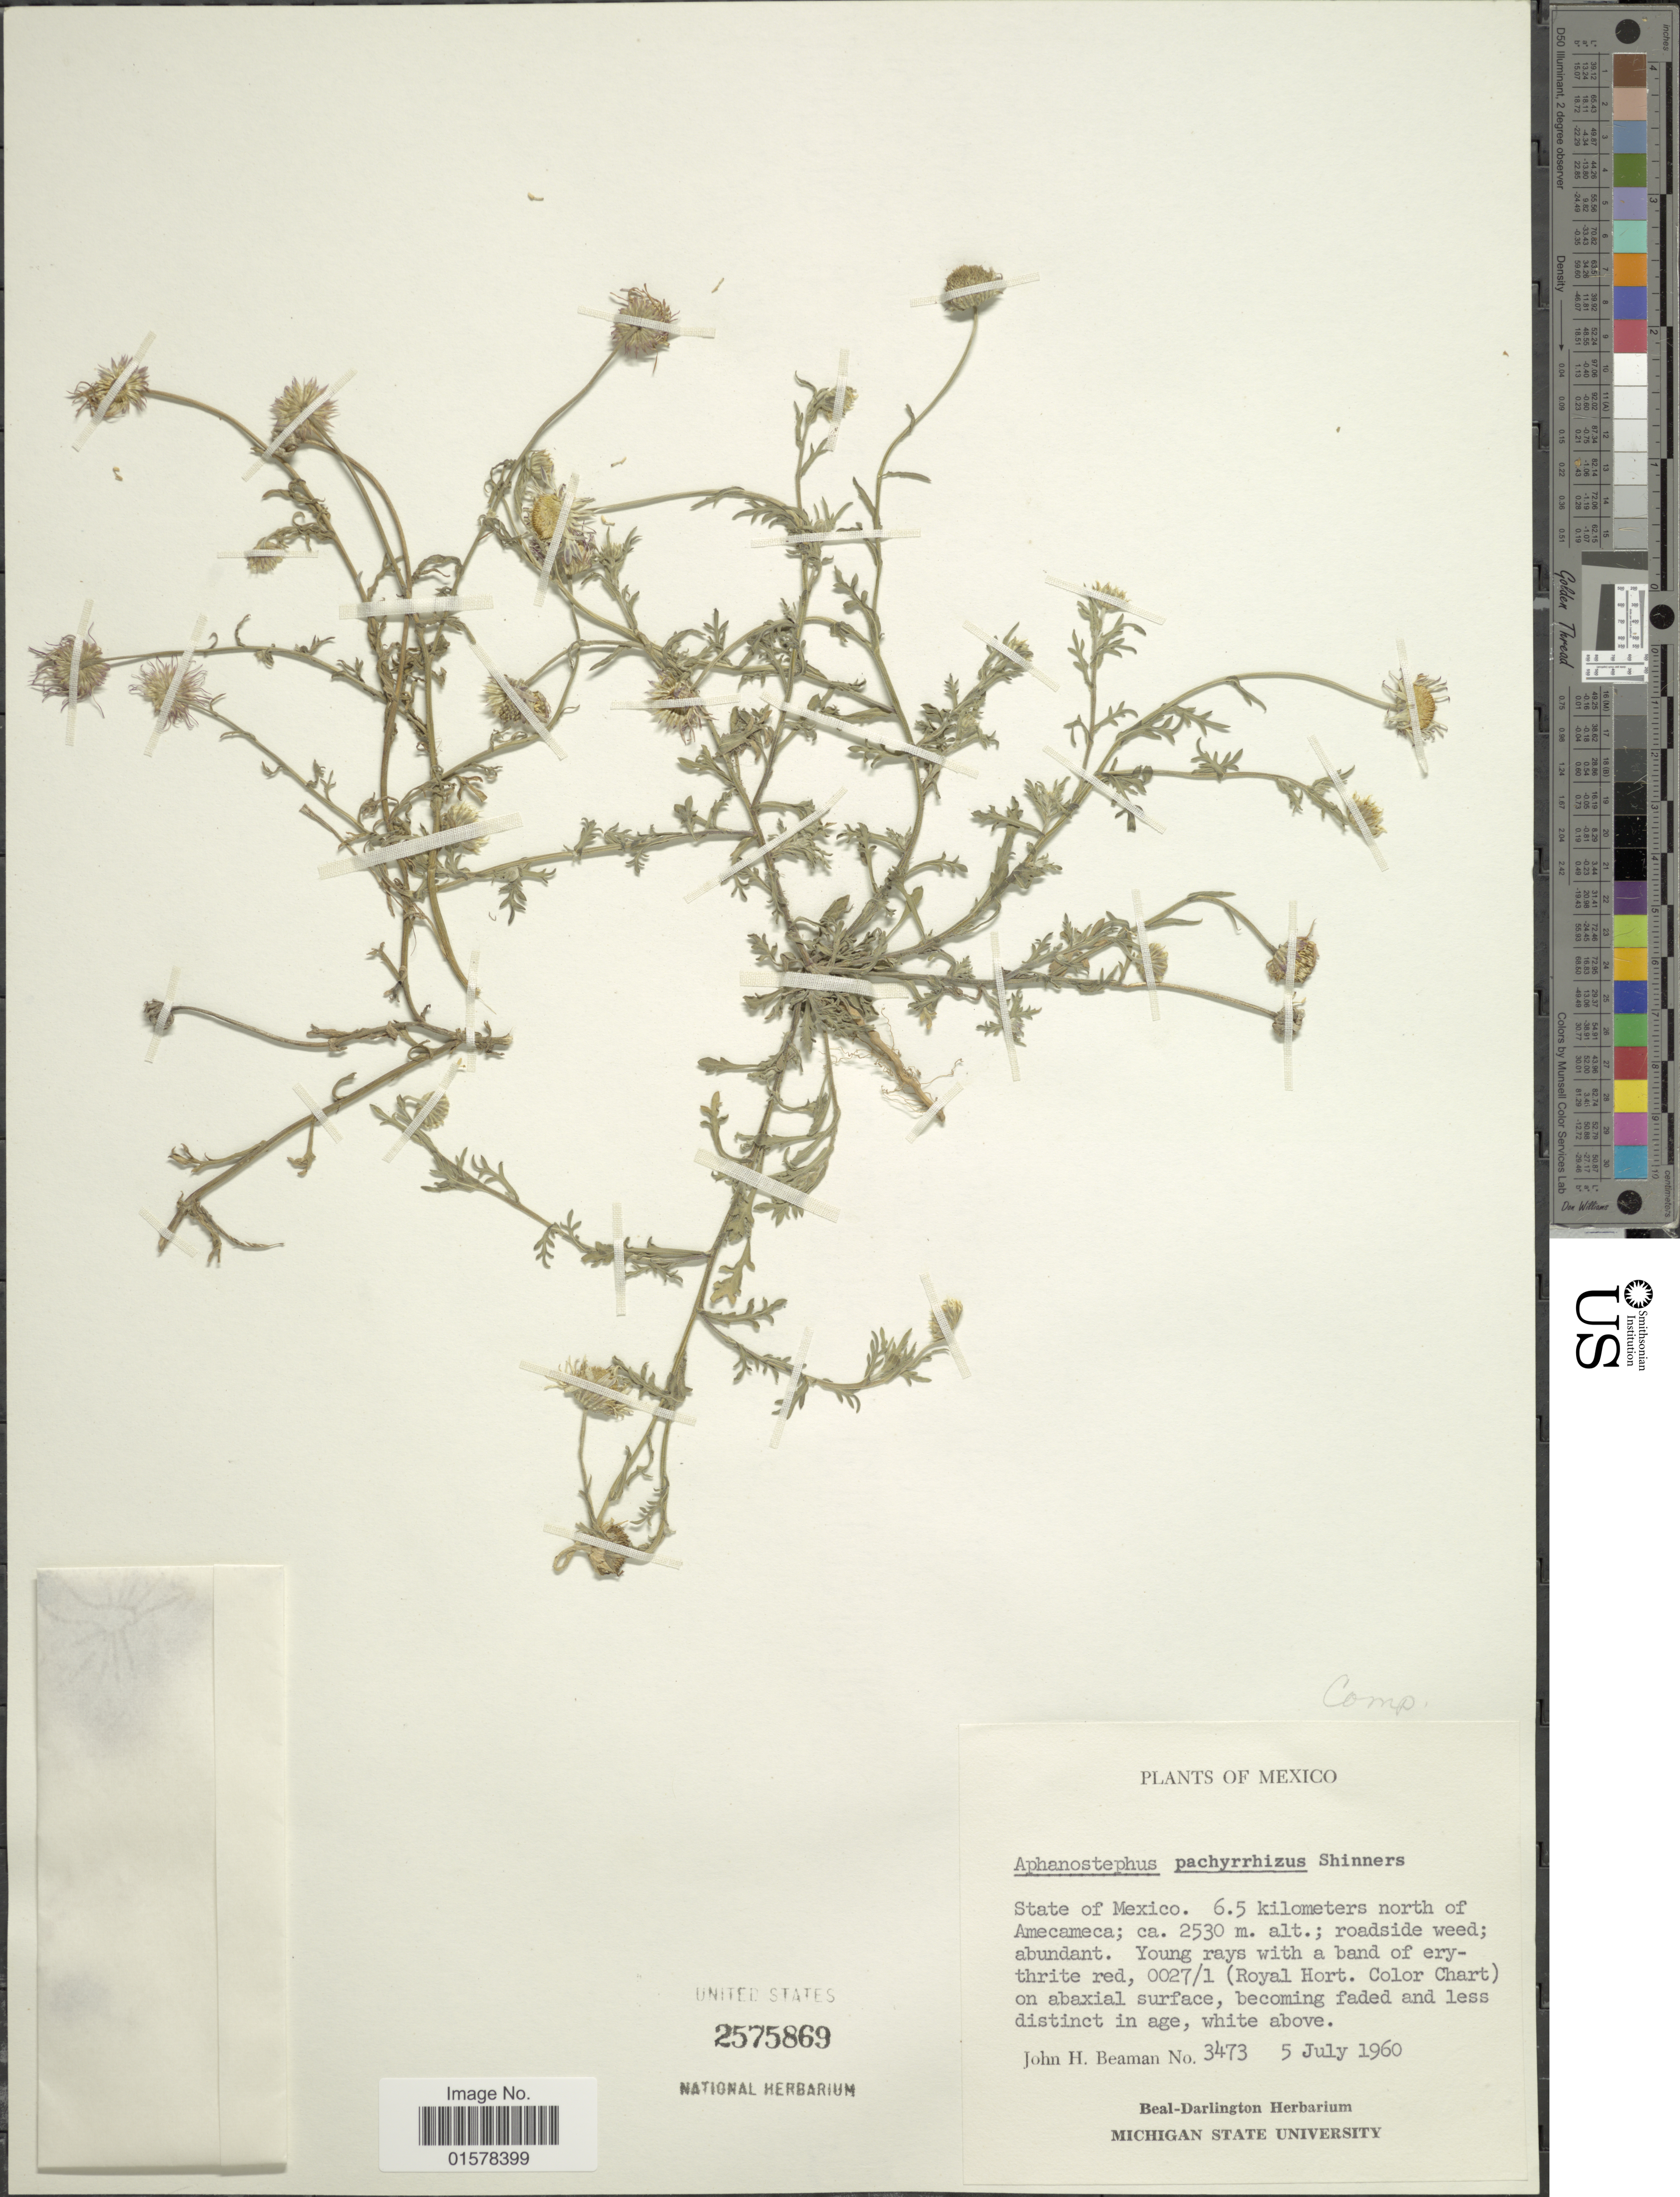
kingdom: Plantae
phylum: Tracheophyta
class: Magnoliopsida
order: Asterales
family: Asteraceae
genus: Aphanostephus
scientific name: Aphanostephus ramosissimus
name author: DC.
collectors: J. H. Beaman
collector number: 3473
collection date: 1960-07-05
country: Mexico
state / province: México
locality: State of México. 6.5 kilometers north of Amecameca;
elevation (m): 2530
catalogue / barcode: US 2575869